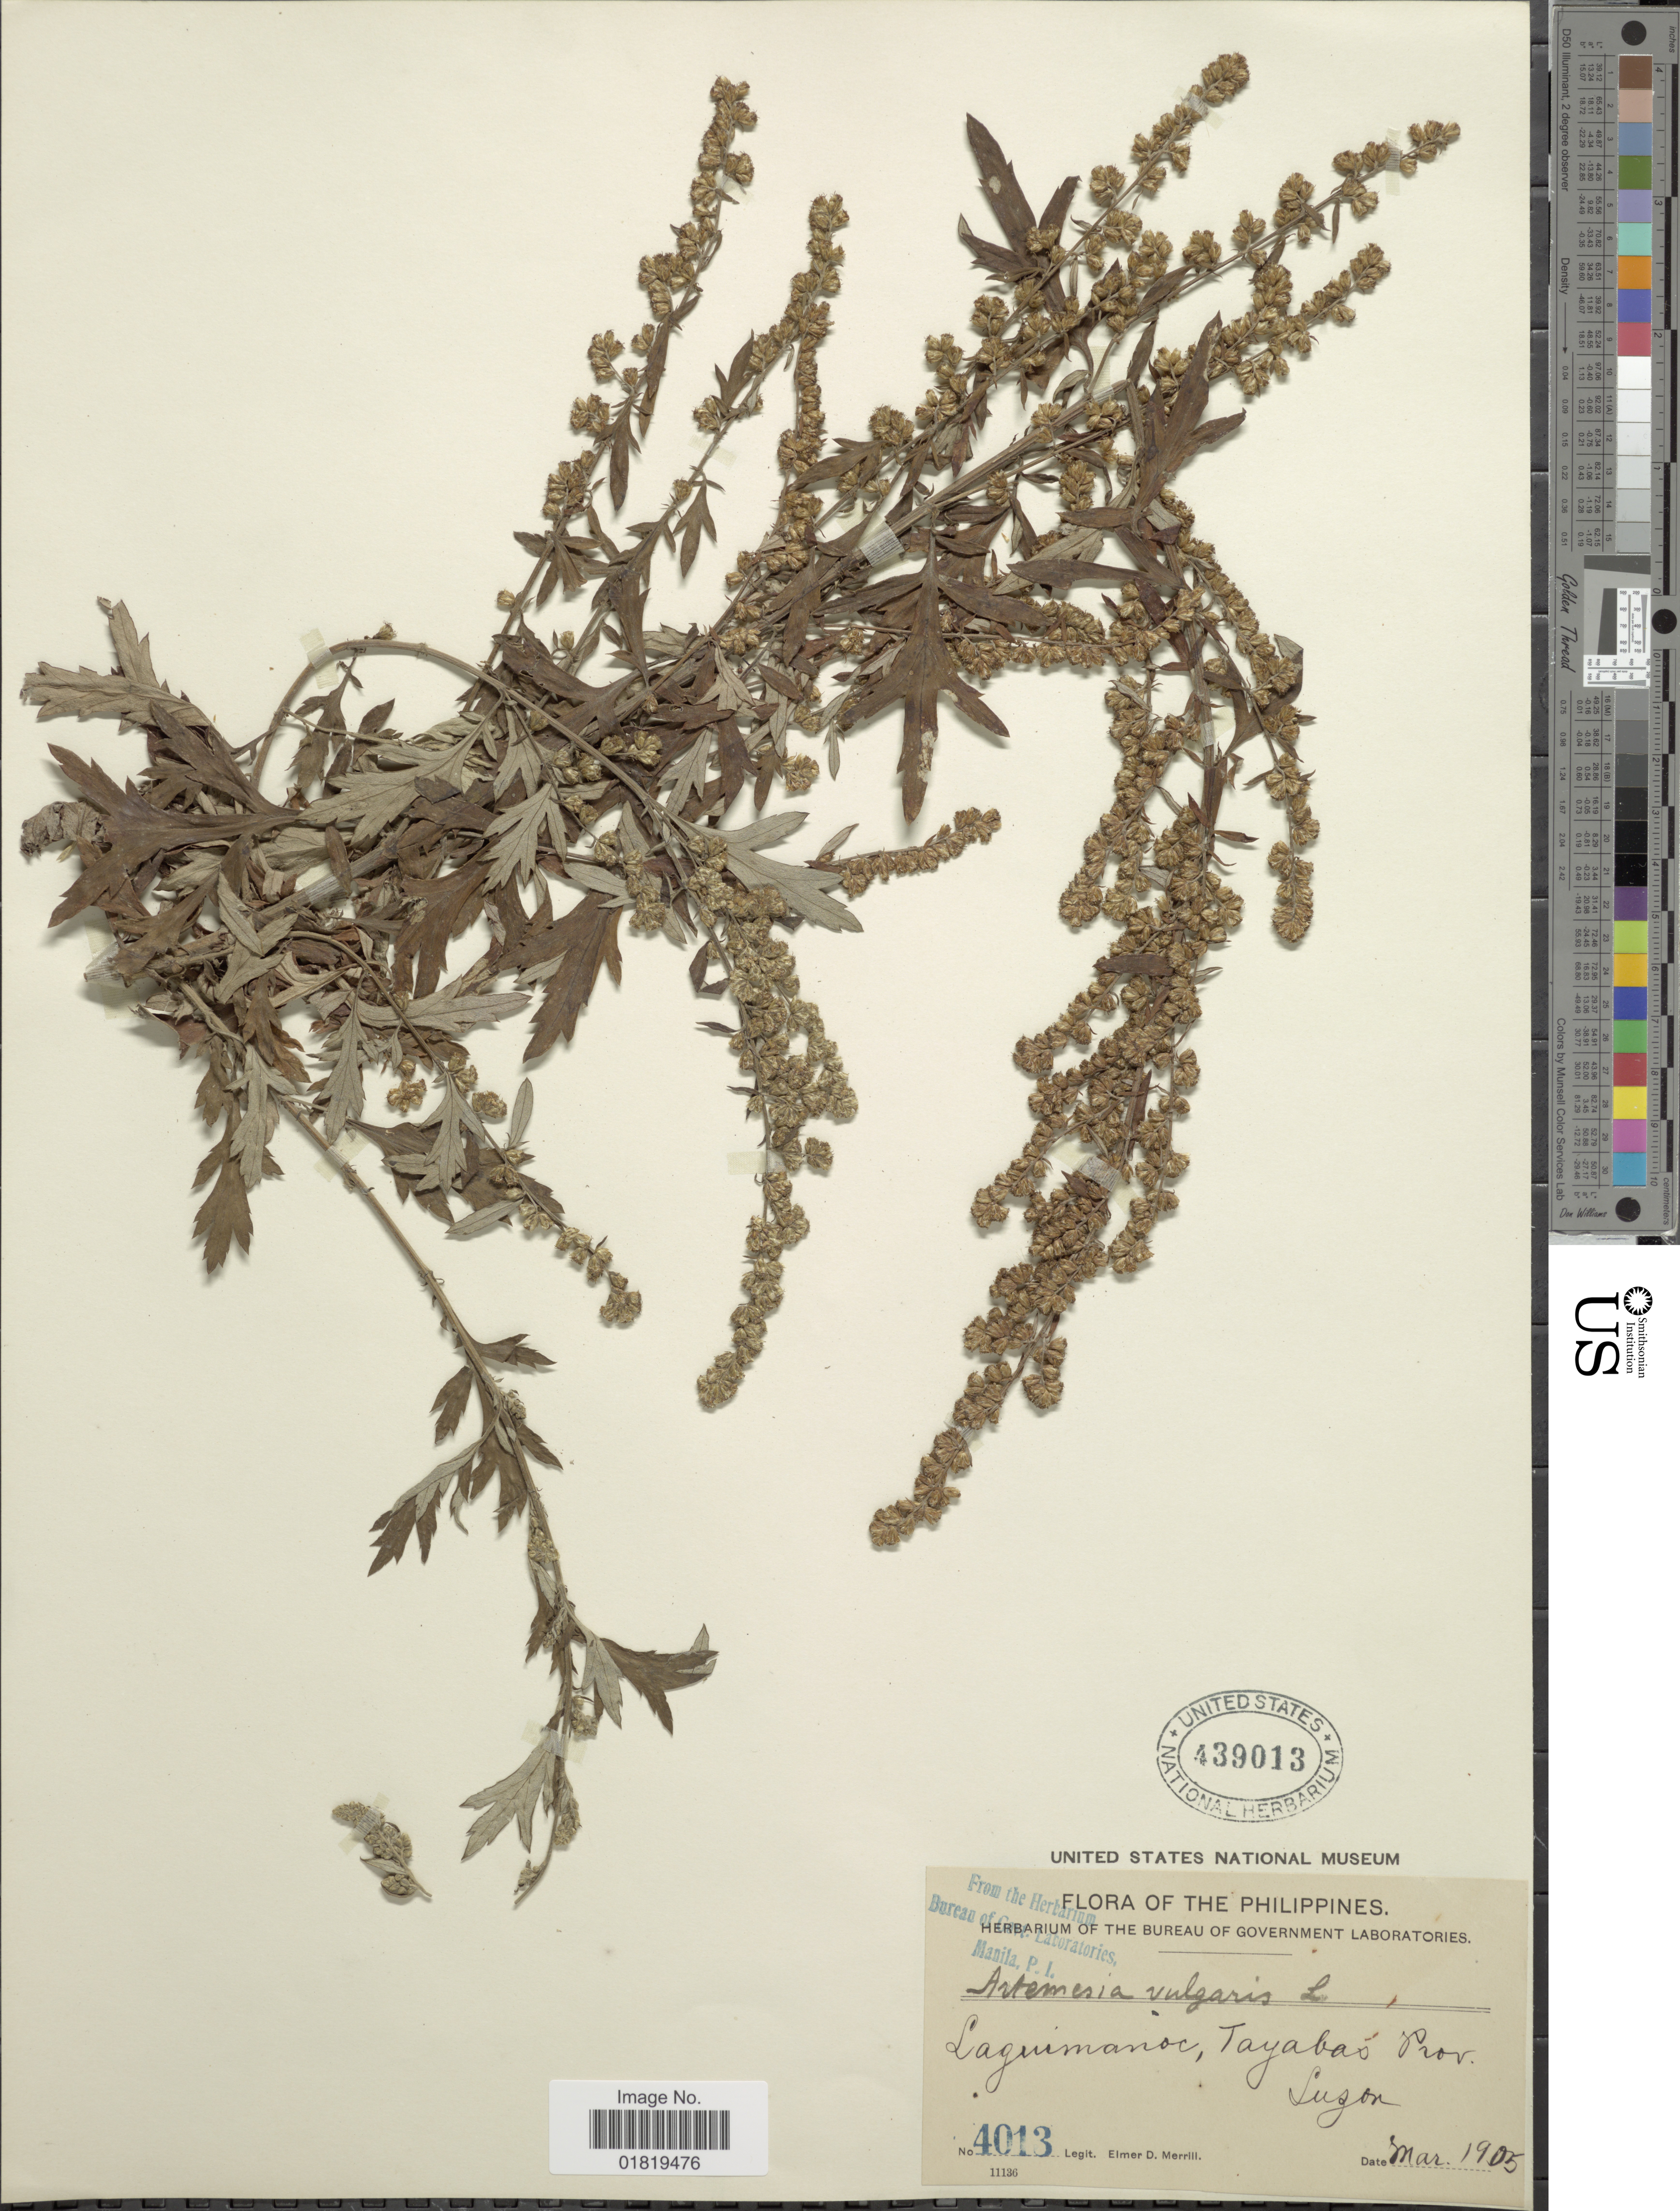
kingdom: Plantae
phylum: Tracheophyta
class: Magnoliopsida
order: Asterales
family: Asteraceae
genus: Artemisia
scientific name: Artemisia vulgaris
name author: L.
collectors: E. D. Merrill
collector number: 4013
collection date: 1905-03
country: Philippines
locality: Laguimanoc, Tayabao Prov., Luzon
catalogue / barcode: US 439013